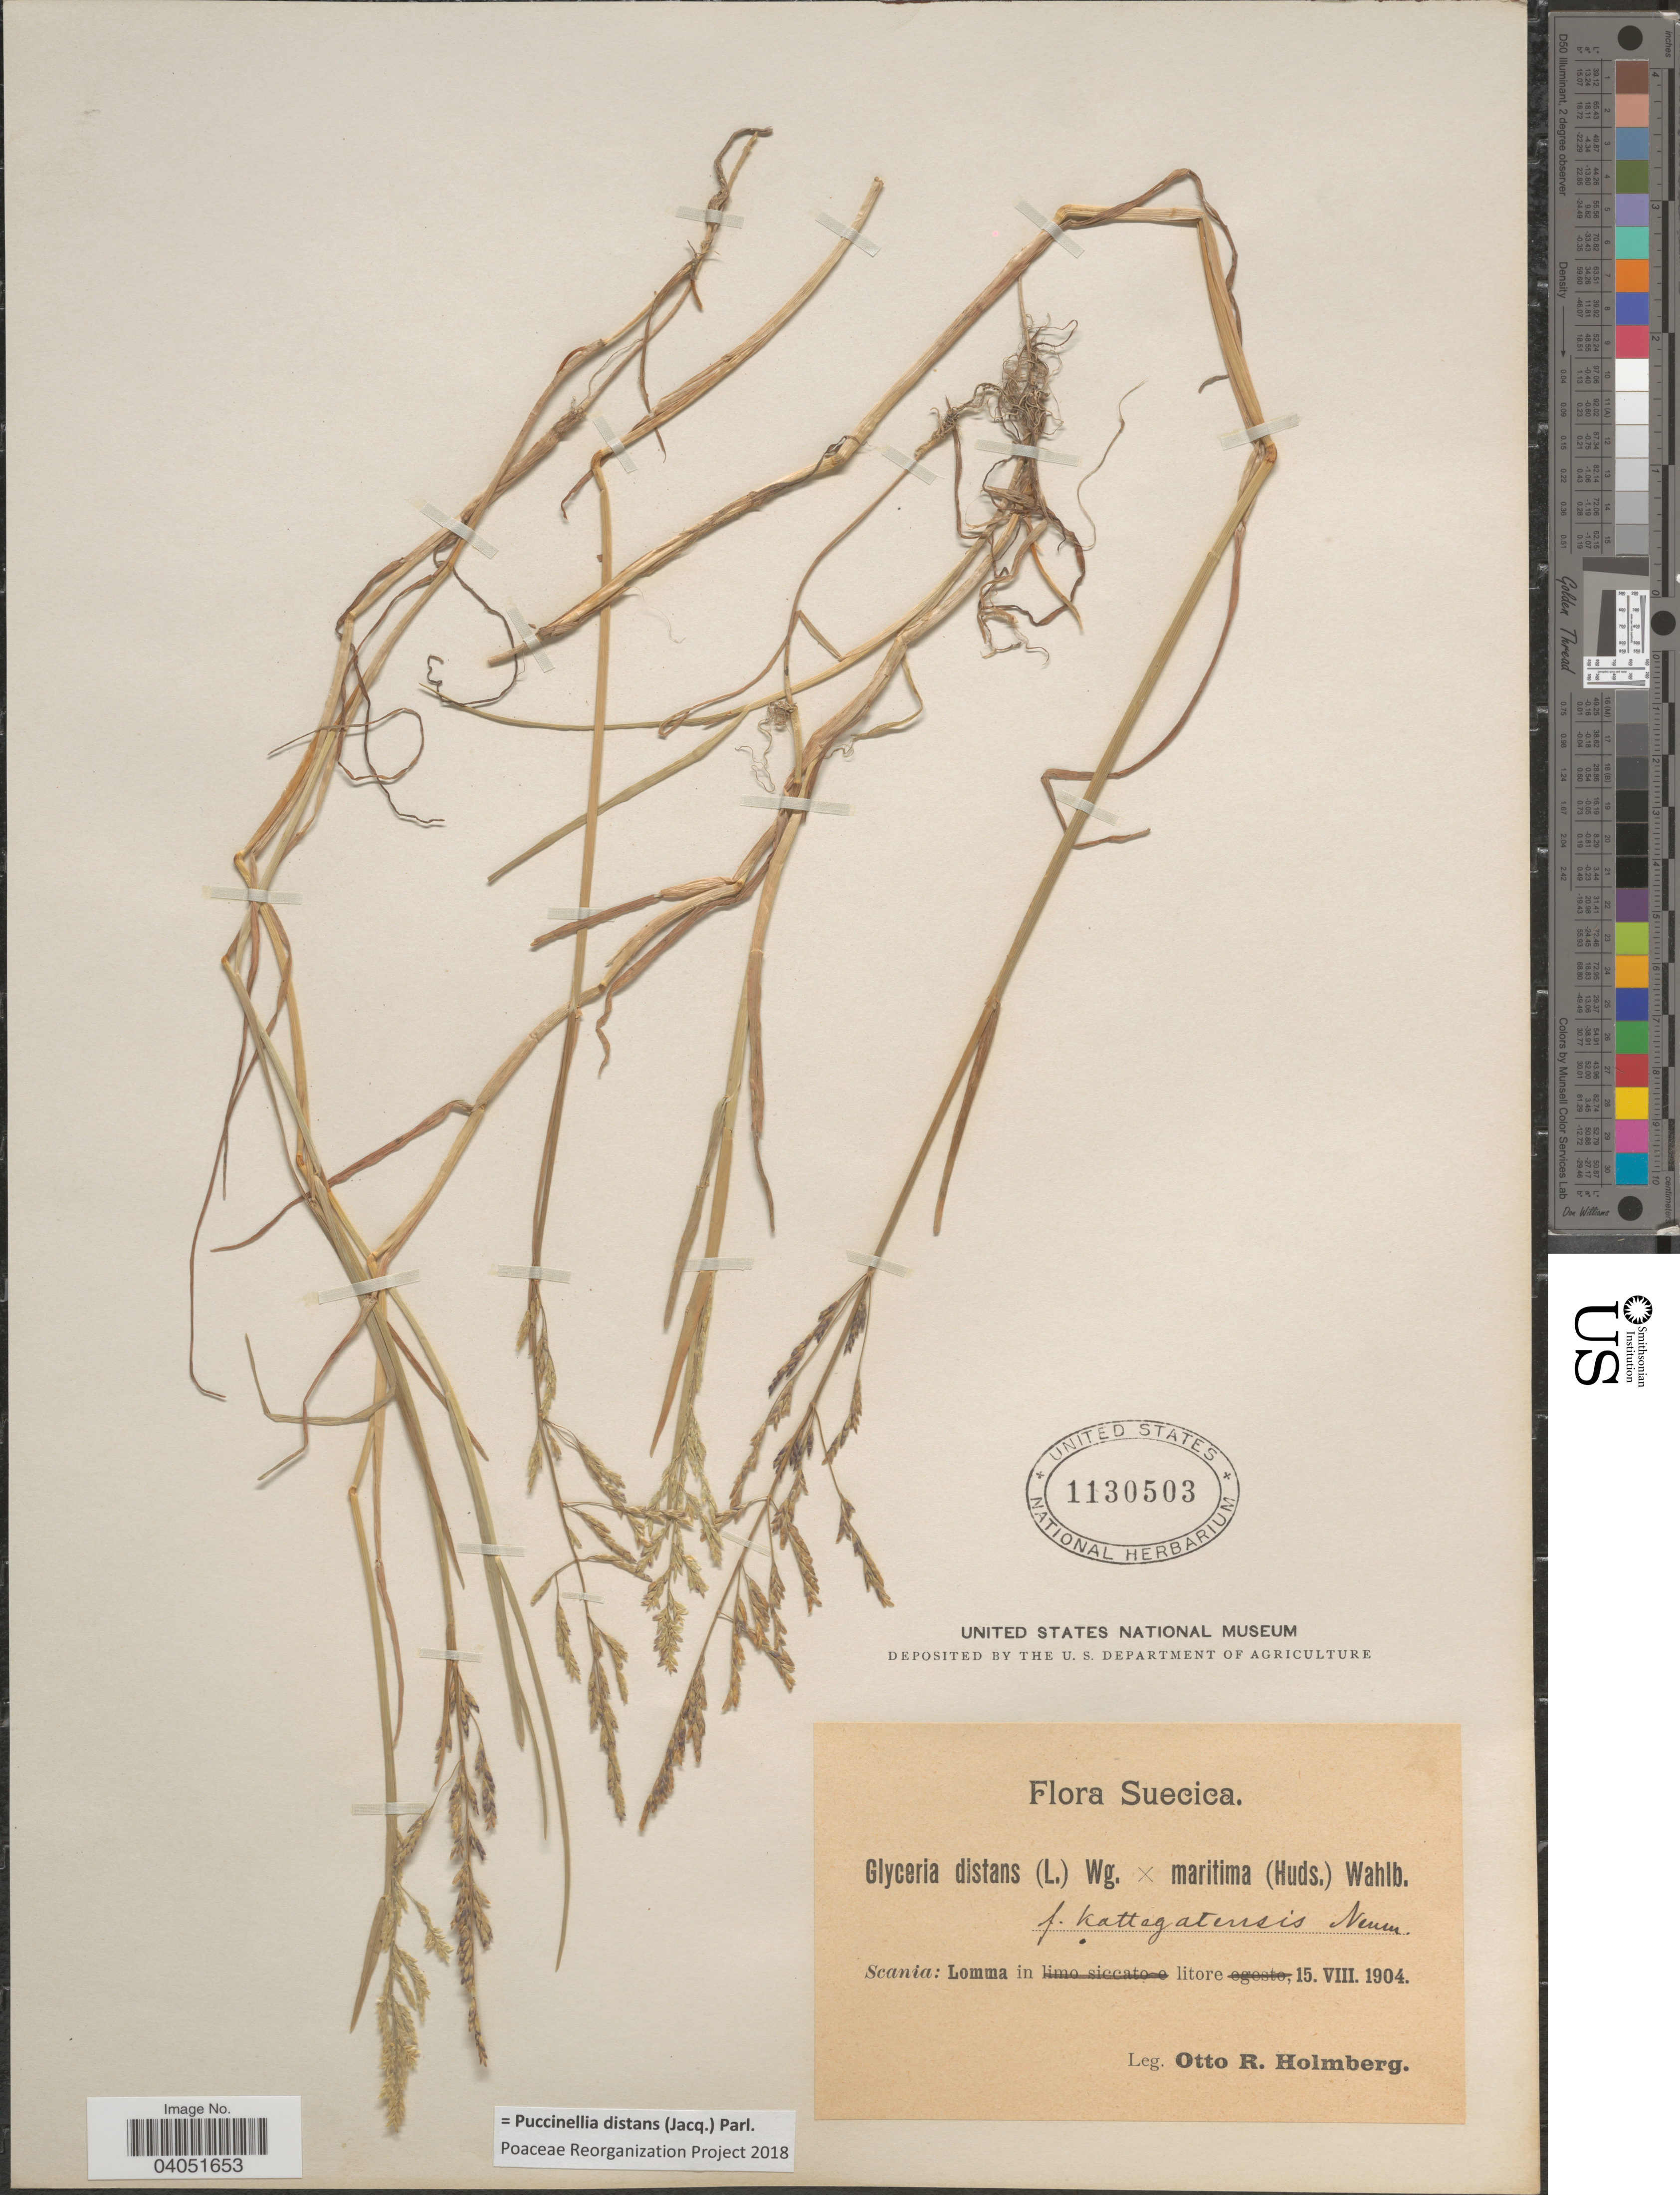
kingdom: Plantae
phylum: Tracheophyta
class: Liliopsida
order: Poales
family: Poaceae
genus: Puccinellia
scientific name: Puccinellia distans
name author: (Jacq.) Parl.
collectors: O. Holmberg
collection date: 1904-08-15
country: Sweden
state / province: Skåne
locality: Suecica. Scania: Lomma in litore.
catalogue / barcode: US 1130503